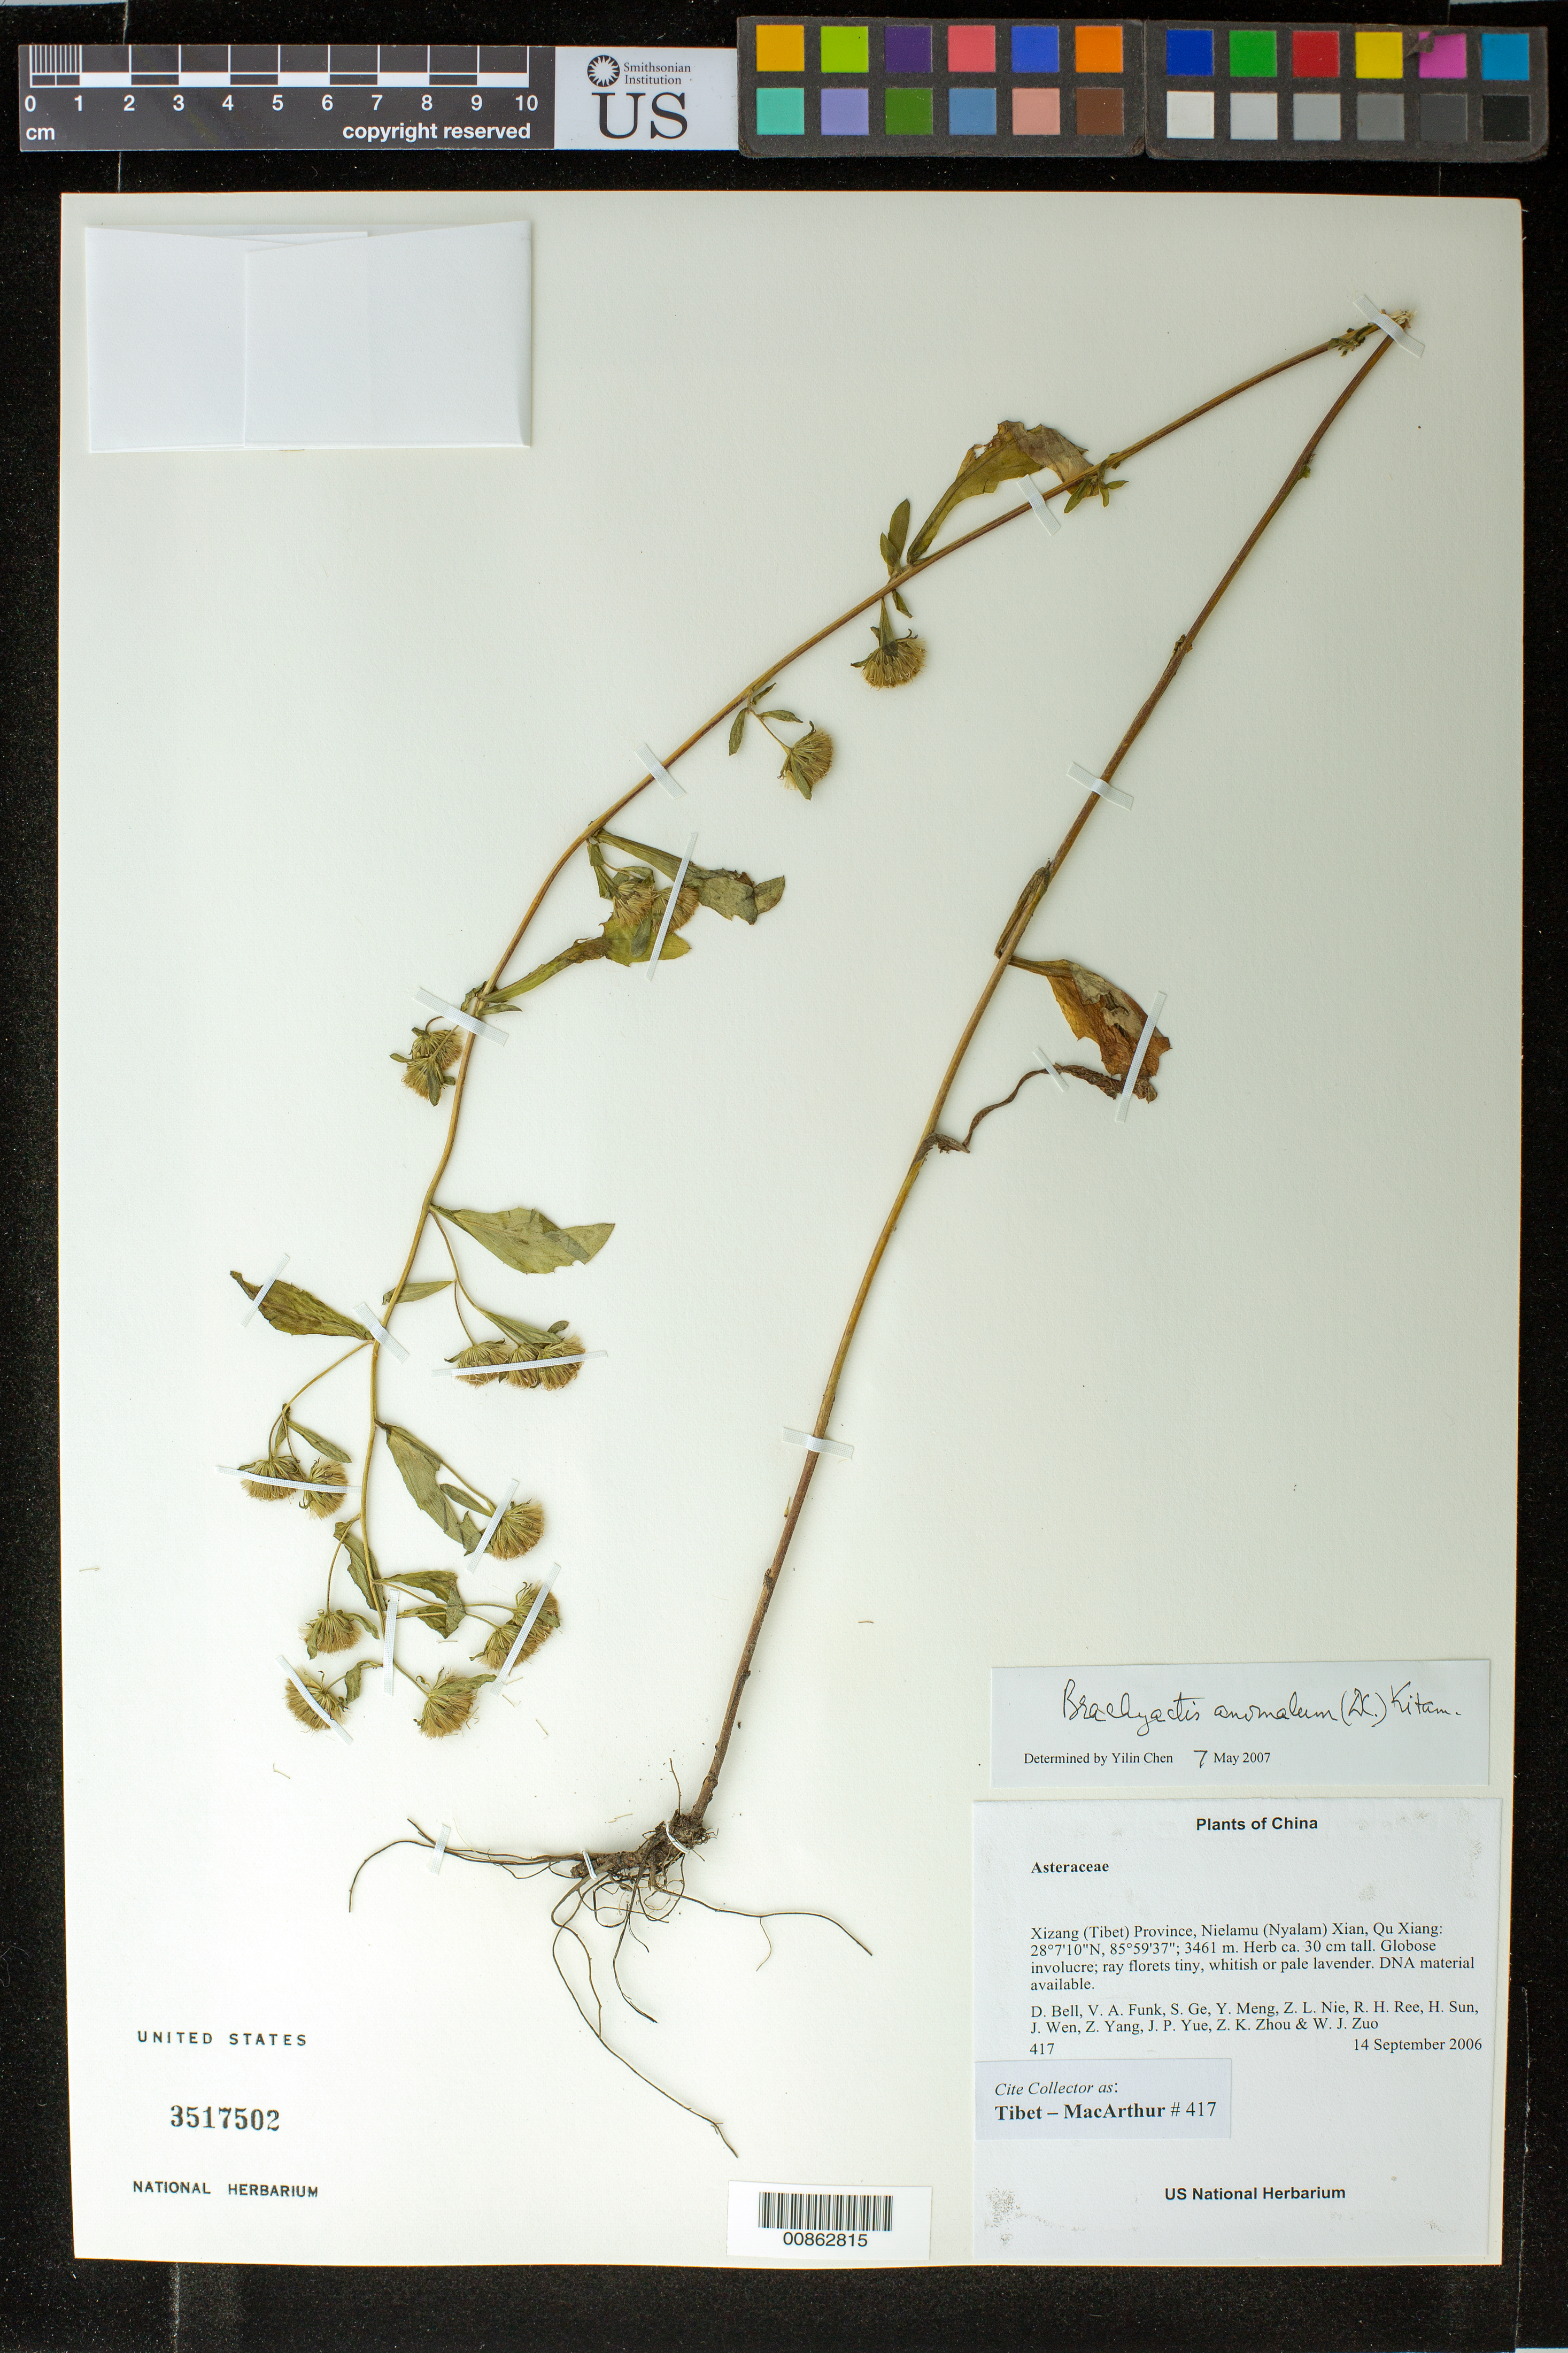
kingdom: Plantae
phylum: Tracheophyta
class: Magnoliopsida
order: Asterales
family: Asteraceae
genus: Brachyactis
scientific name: Brachyactis anomalum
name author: (DC.) Kitam.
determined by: Yilin Chen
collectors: Tibet-MacArthur, D. A. Bell, V. Funk, S. Ge, Y. Meng, Z. Nie, R. Ree, H. Sun, J. Wen, Z. Yang, J. Yue, Z. Zhou & W. Zuo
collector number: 417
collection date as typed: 14 Sep 2006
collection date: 2006-09-14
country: China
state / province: Xizang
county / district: Nielamu (Nyalam) Xian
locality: Qu Xiang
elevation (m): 3461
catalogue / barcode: US 3517502